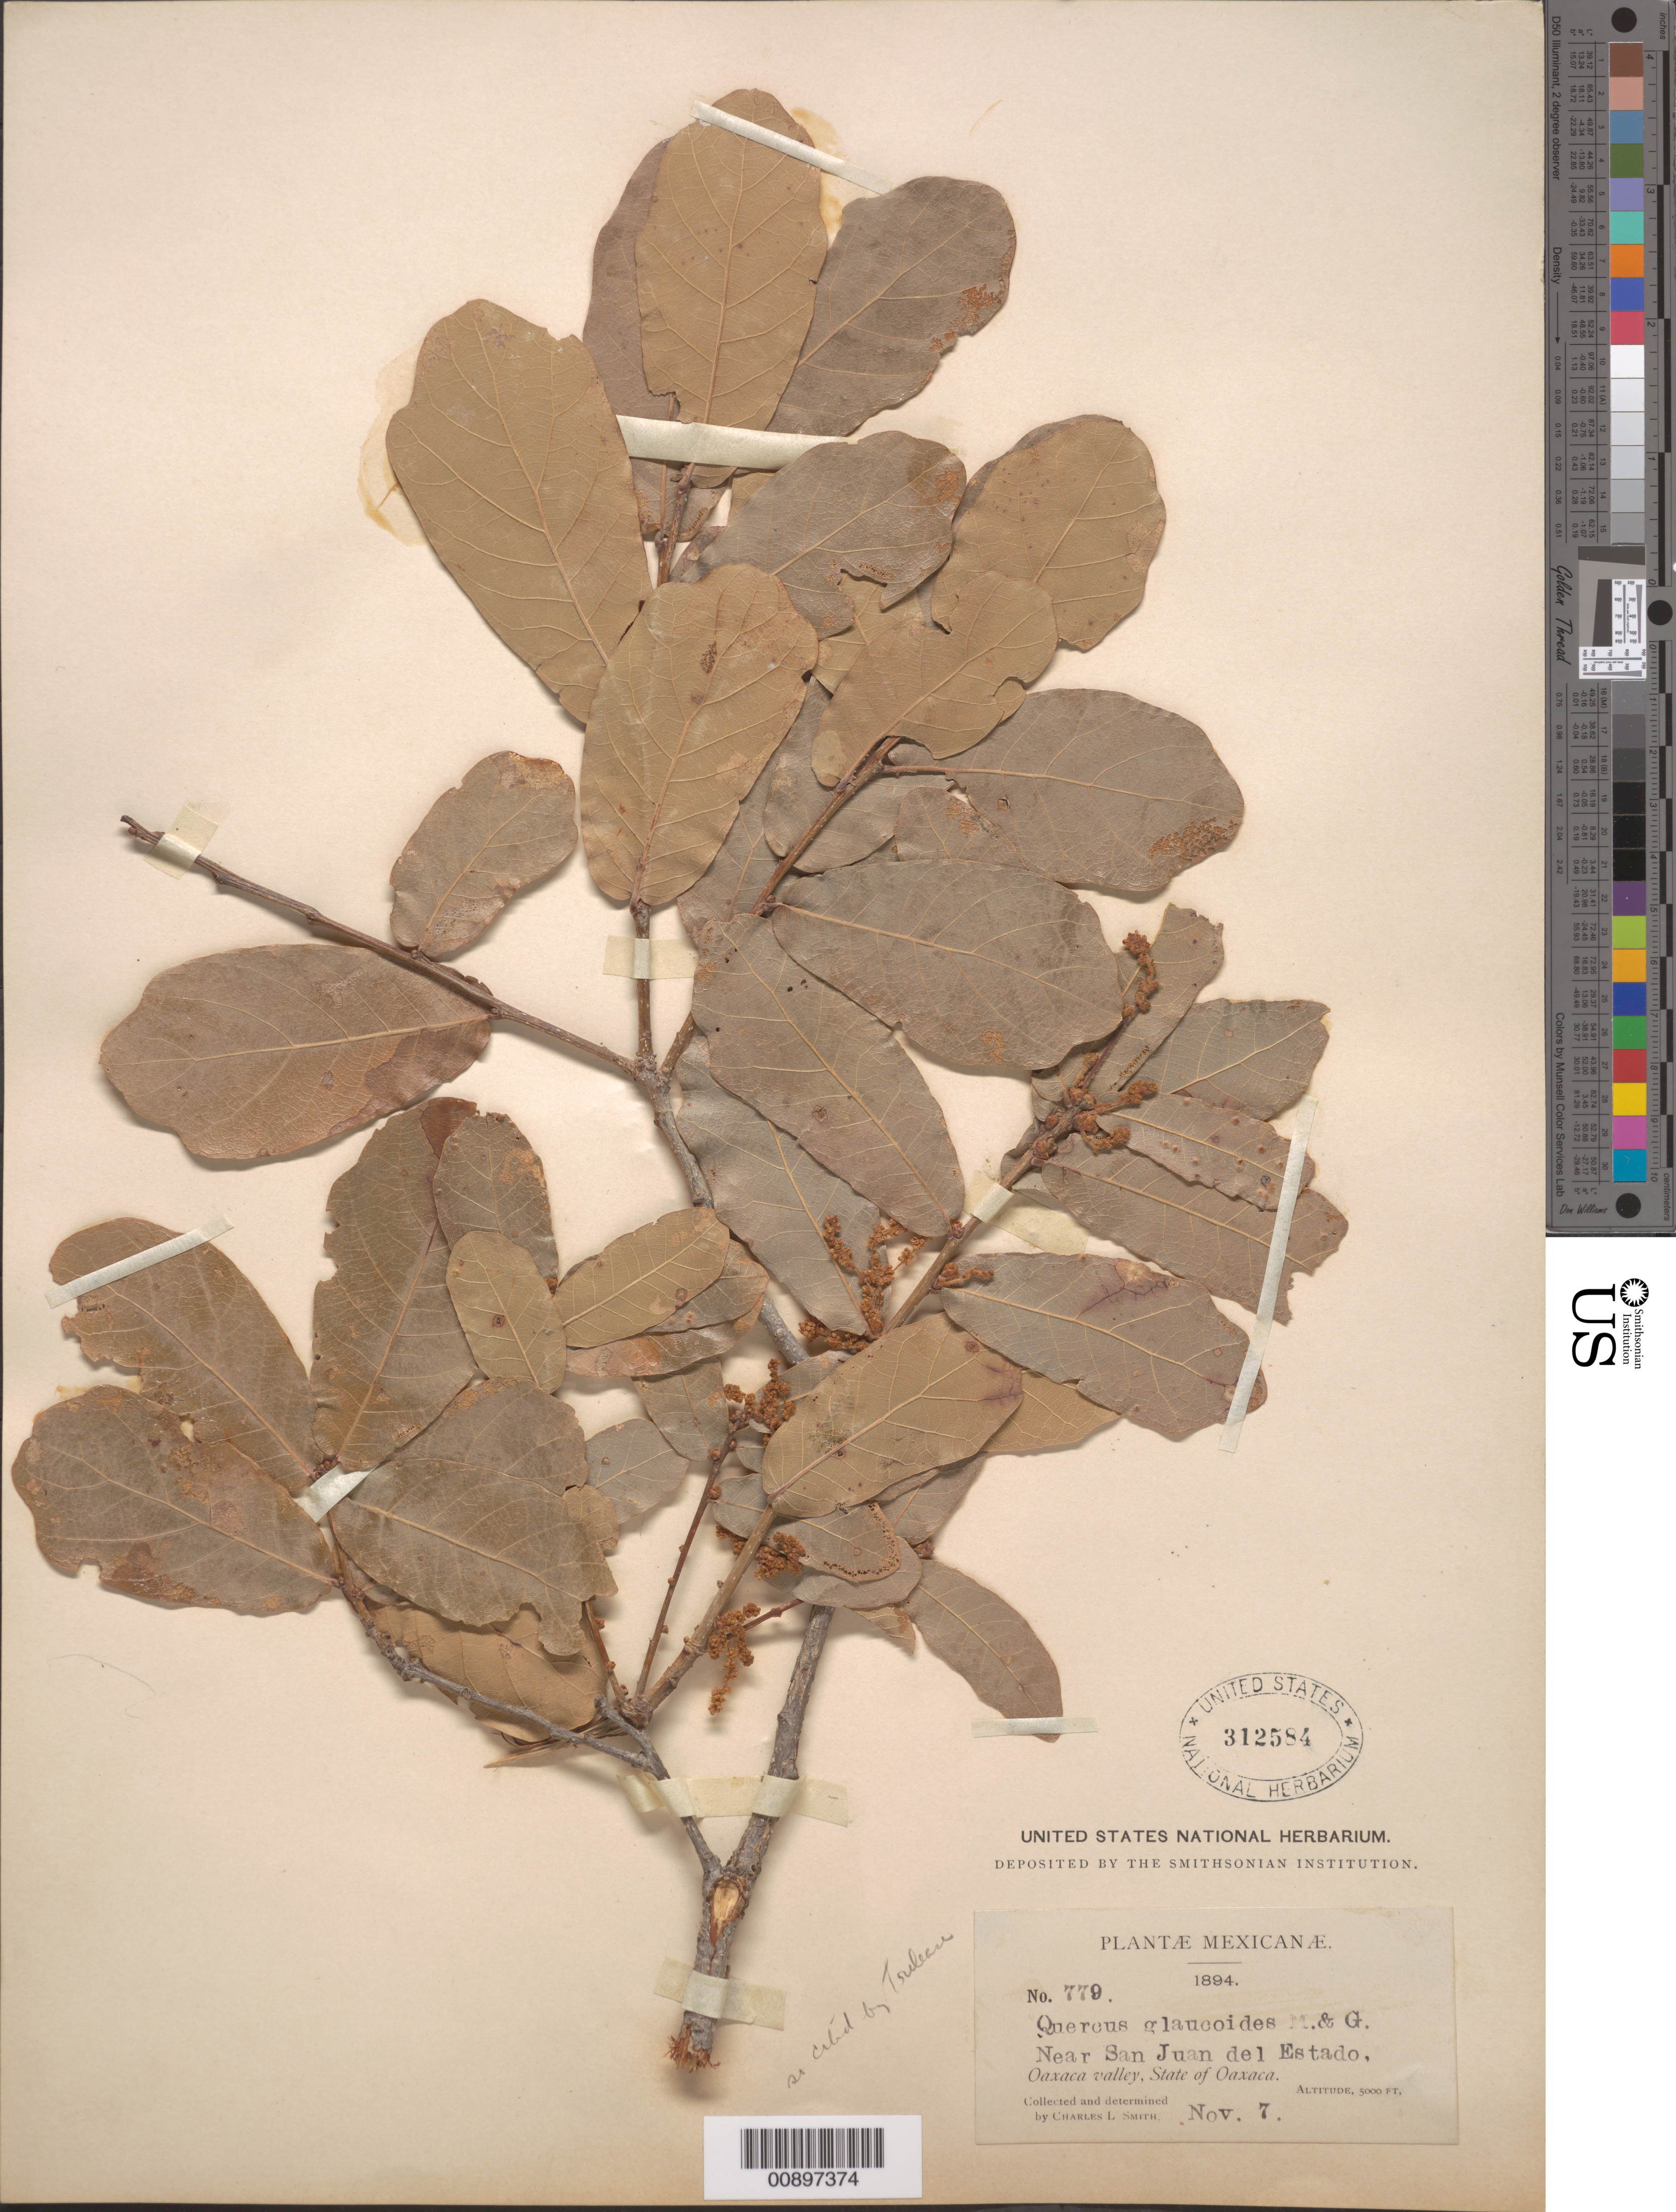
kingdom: Plantae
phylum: Tracheophyta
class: Magnoliopsida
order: Fagales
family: Fagaceae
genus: Quercus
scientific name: Quercus glaucoides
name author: M. Martens & Galeotti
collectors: C. L. Smith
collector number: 779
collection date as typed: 07 Nov 1894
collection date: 1894-11-07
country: Mexico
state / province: Oaxaca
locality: Near San Juan del Estado. Oaxaca valley, State of Oaxaca.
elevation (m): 1524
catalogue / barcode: US 312584